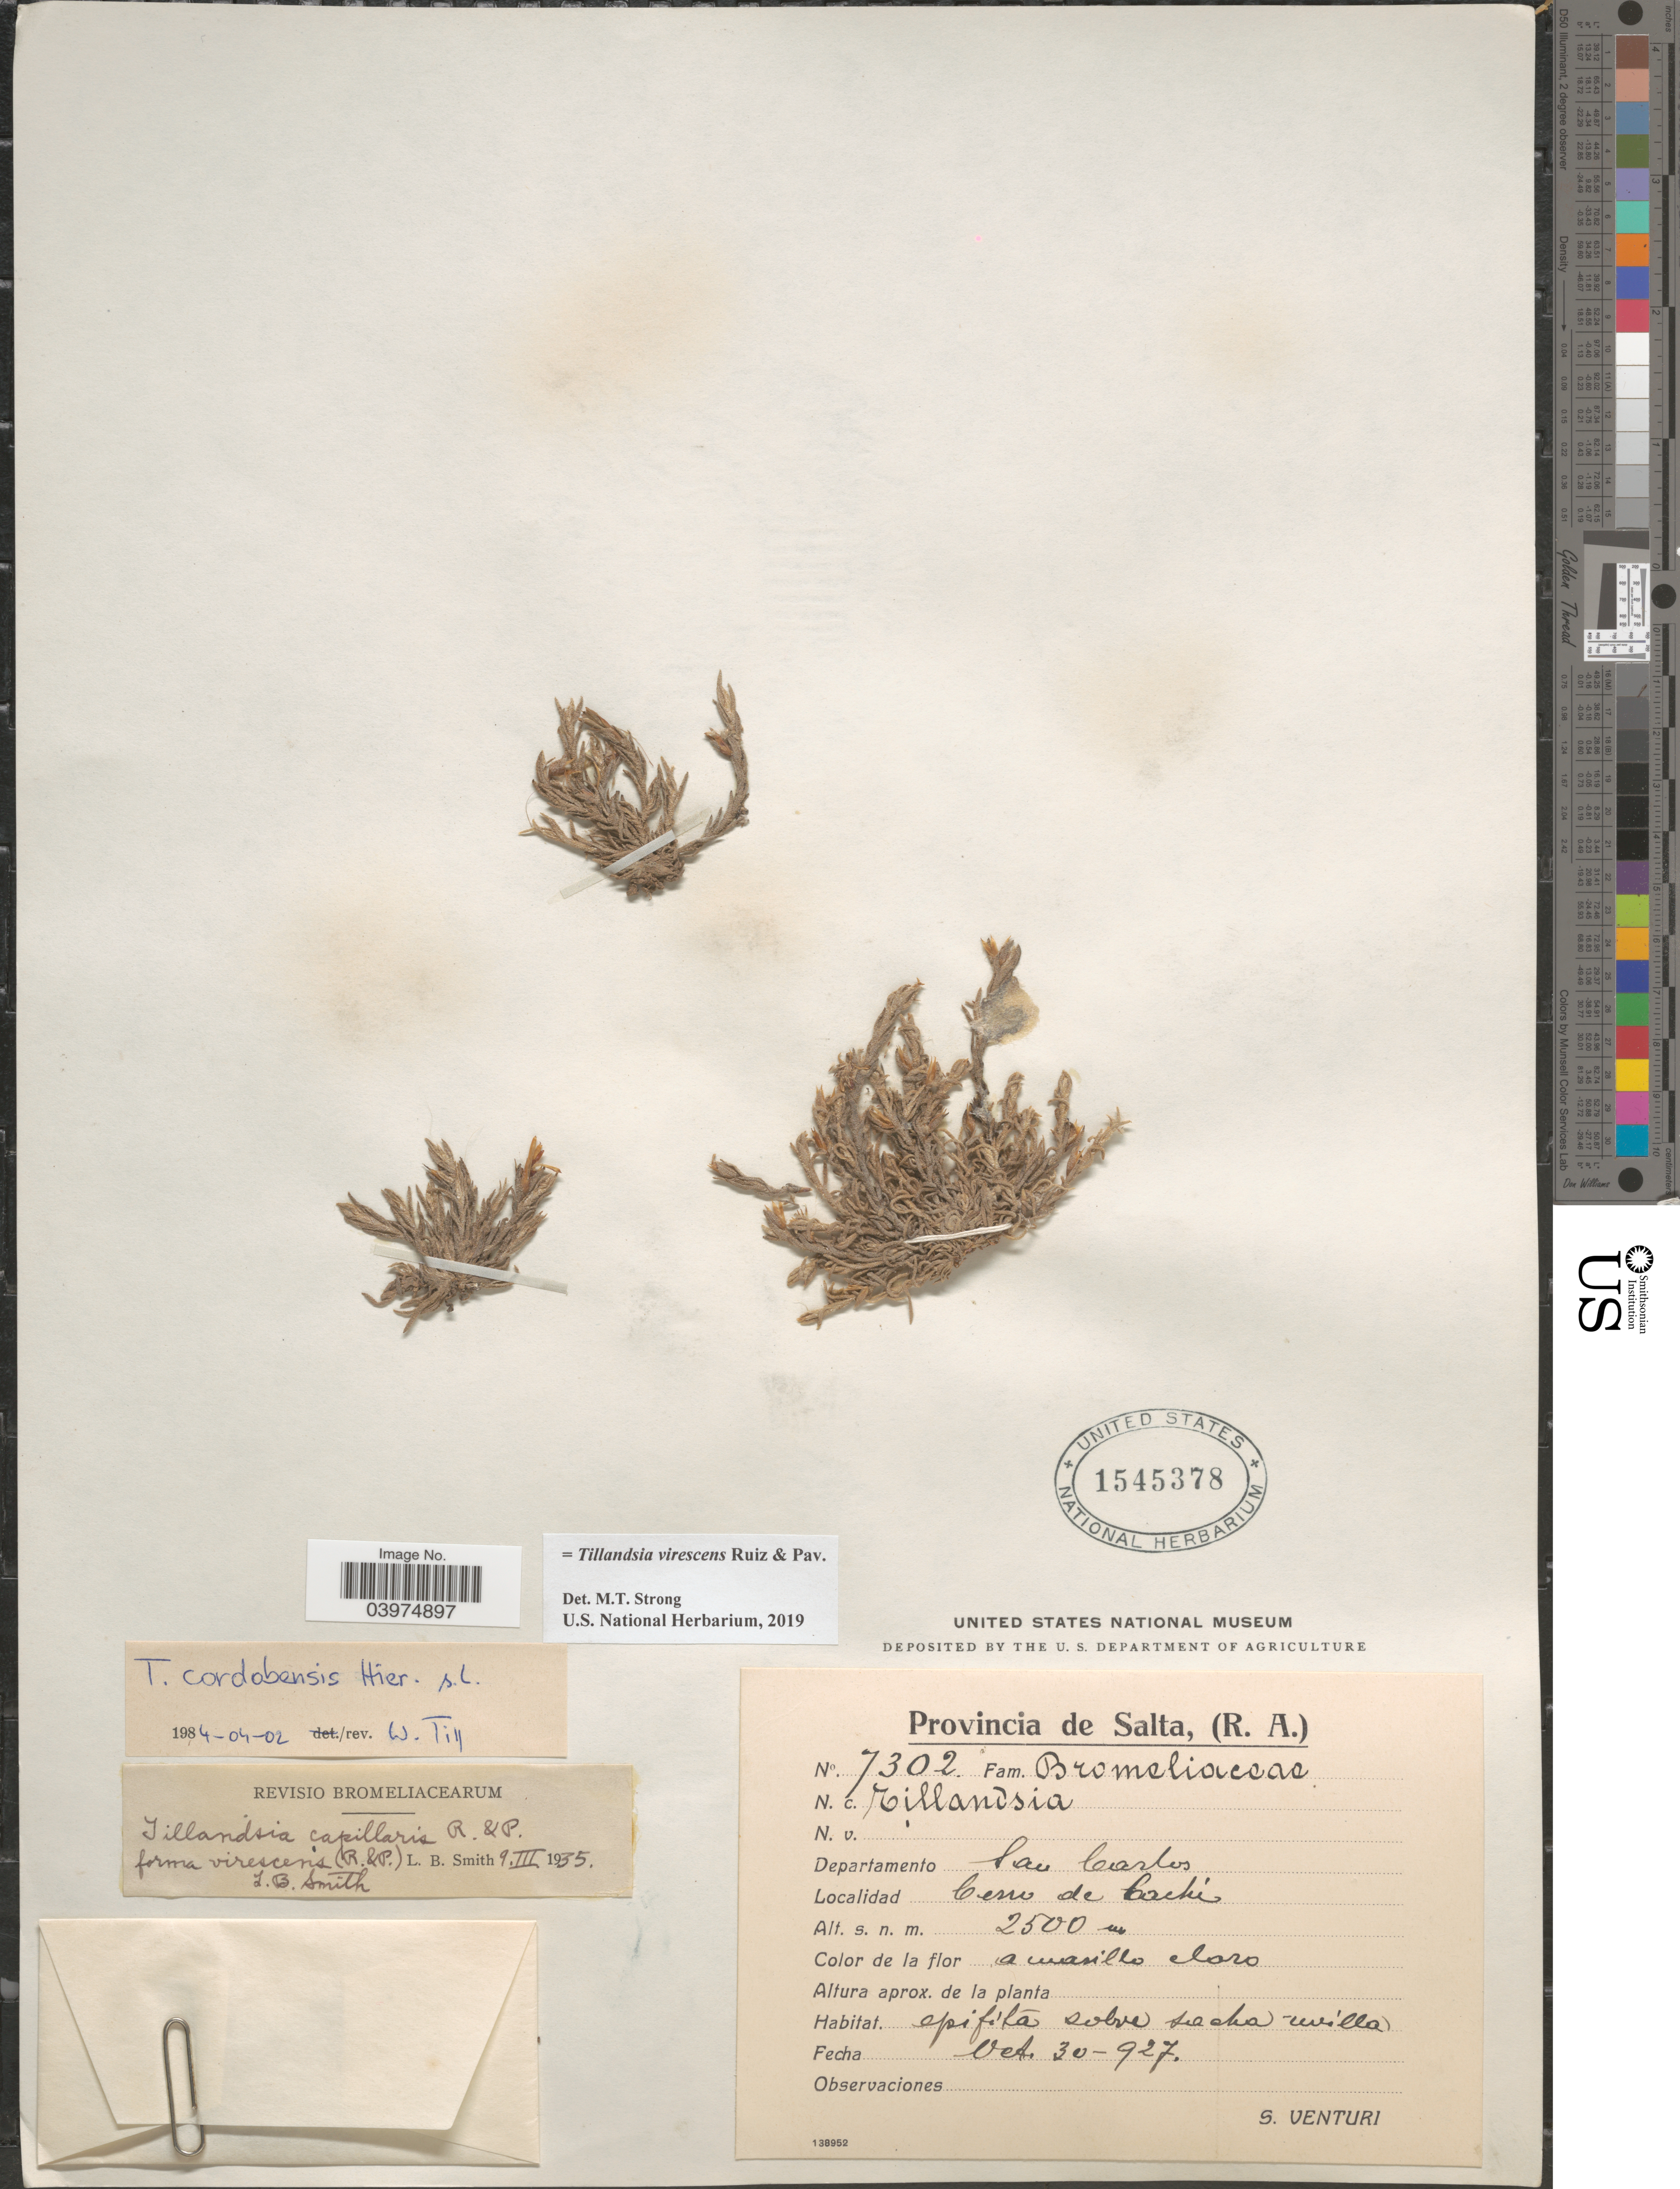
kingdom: Plantae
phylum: Tracheophyta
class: Liliopsida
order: Poales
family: Bromeliaceae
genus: Tillandsia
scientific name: Tillandsia virescens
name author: Ruiz & Pav.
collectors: S. Venturi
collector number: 7302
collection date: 1927-10-30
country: Argentina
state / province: Salta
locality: Departamento San Carlos. Cerro de Cachí.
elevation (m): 2500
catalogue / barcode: US 1545378